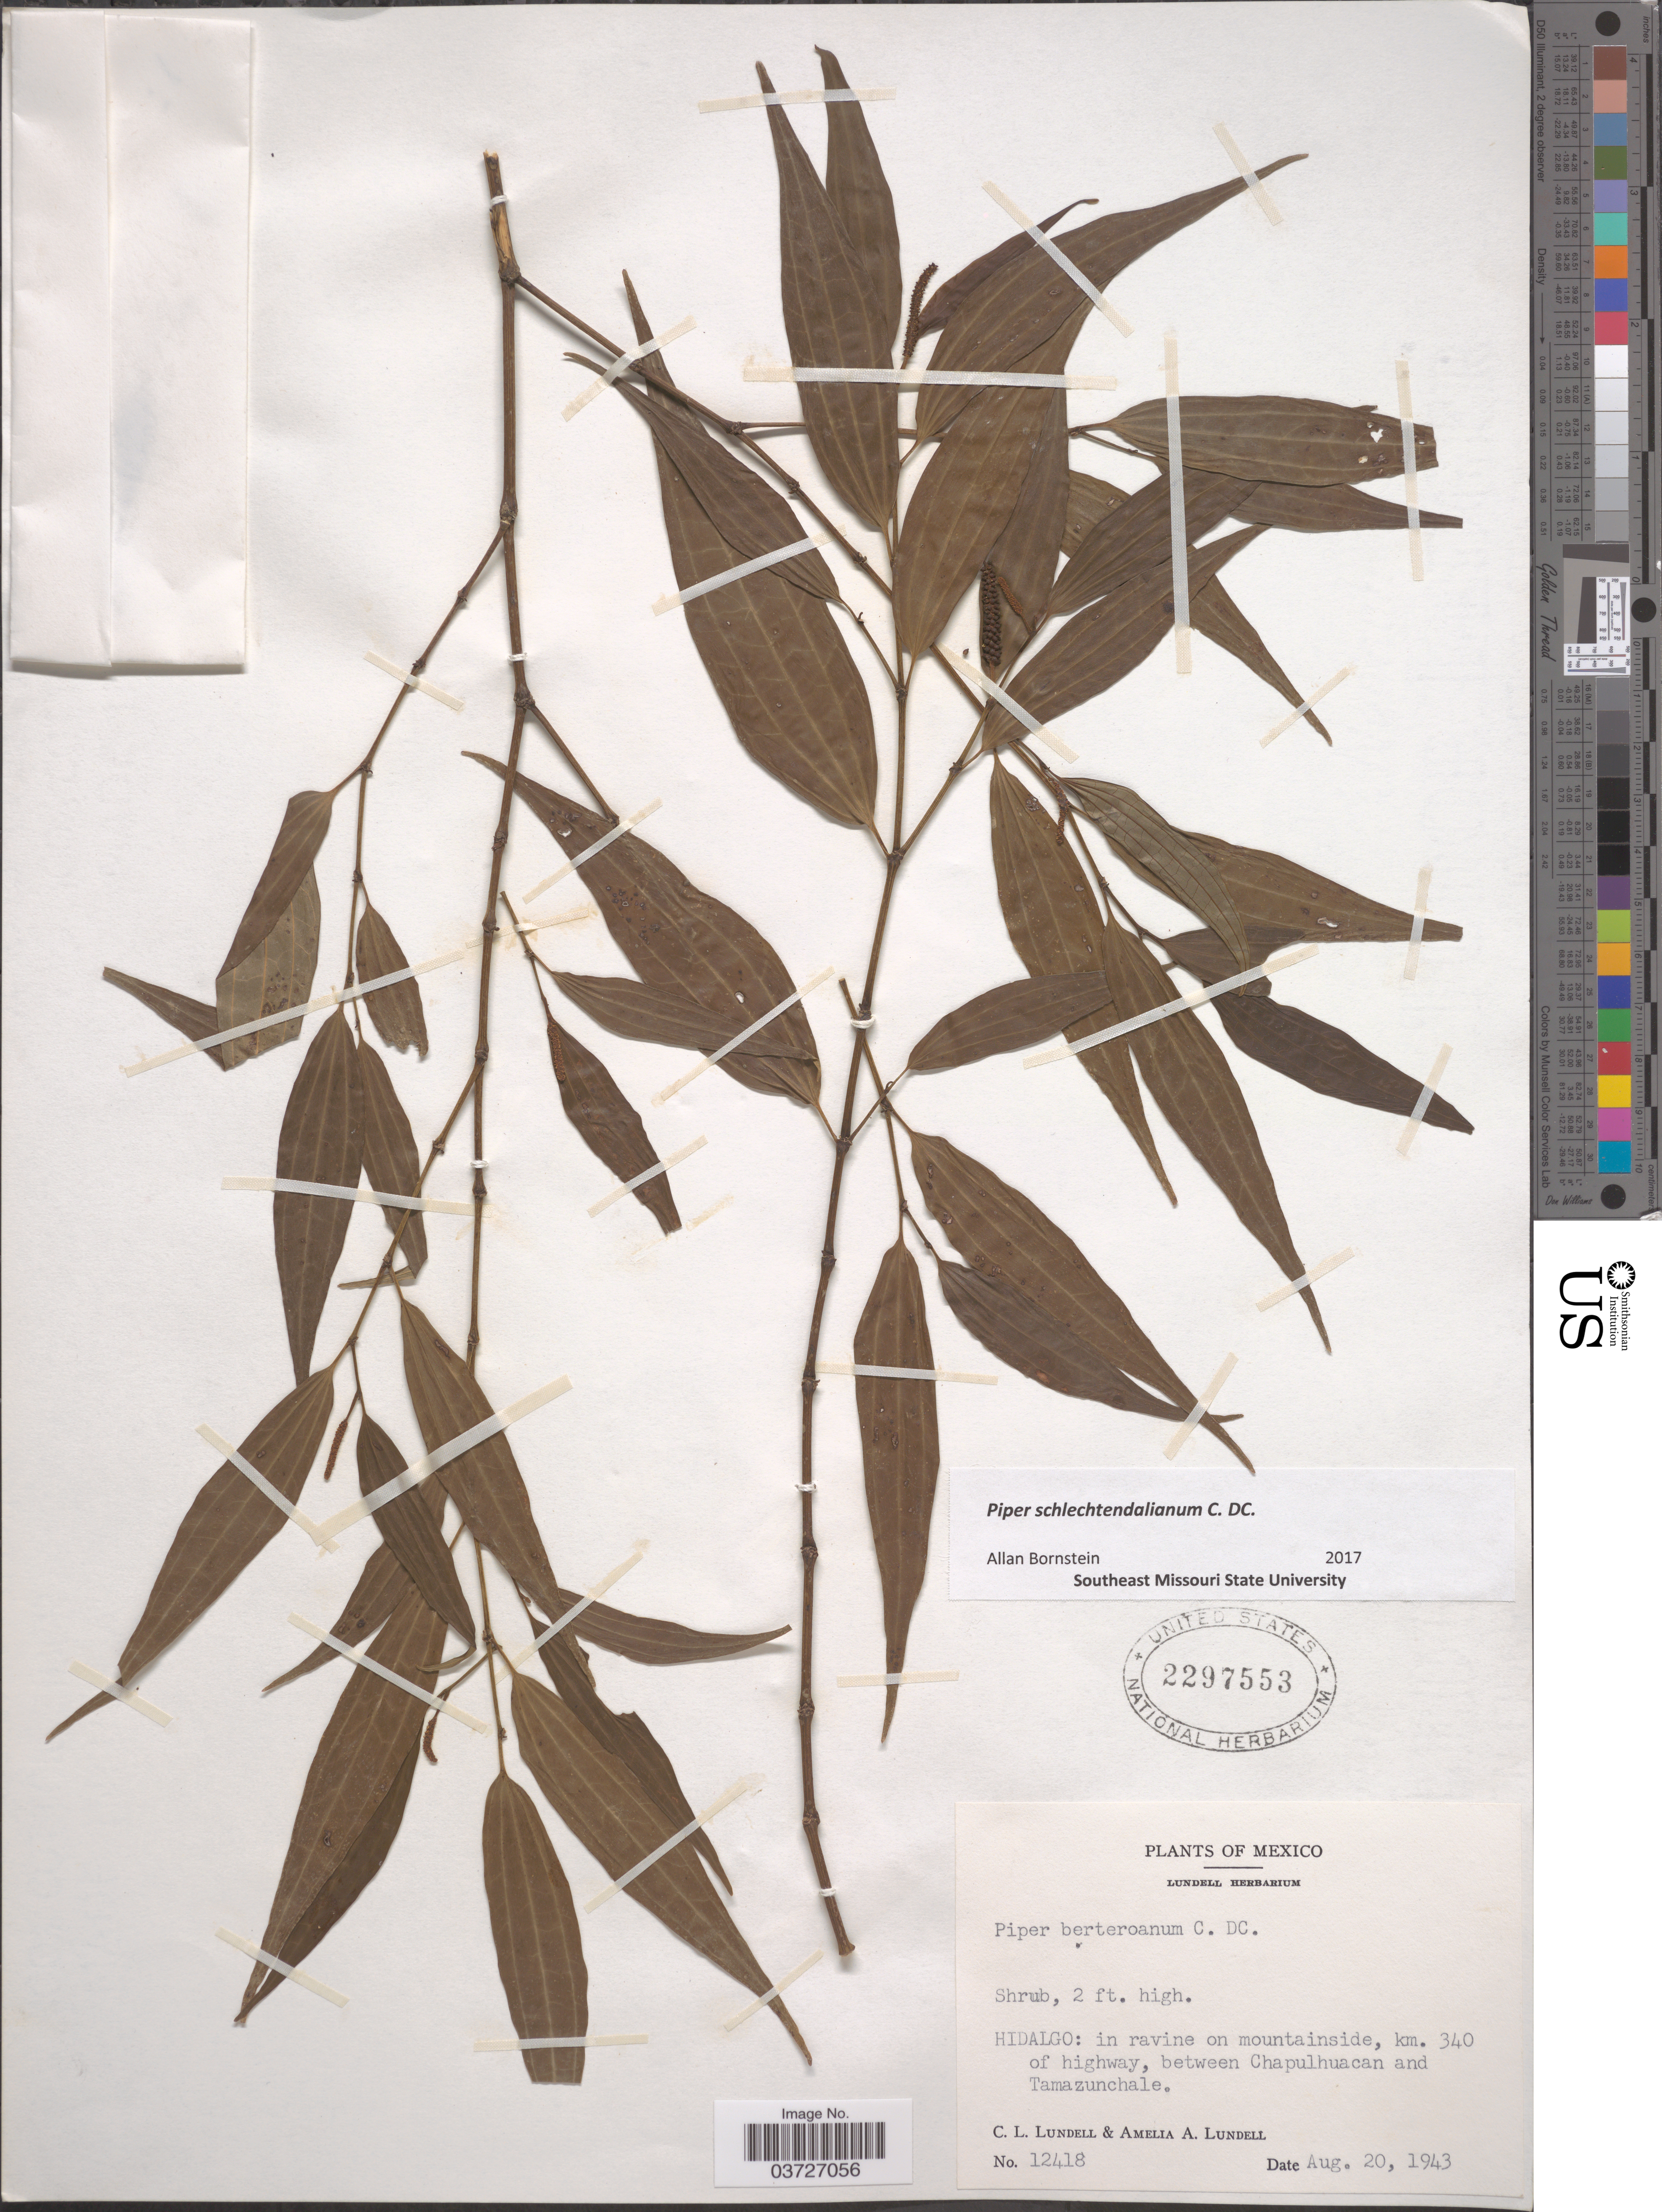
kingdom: Plantae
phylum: Tracheophyta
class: Magnoliopsida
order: Piperales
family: Piperaceae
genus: Piper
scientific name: Piper schlechtendahlianum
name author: (Miq.) C. DC.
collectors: C. L. Lundell & A. A. Lundell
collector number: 12418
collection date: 1943-08-20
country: Mexico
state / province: Hidalgo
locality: In ravine on mountainside, km. 340 of highway, between Chapulhuacan and Tamazunchale.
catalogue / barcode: US 2297553